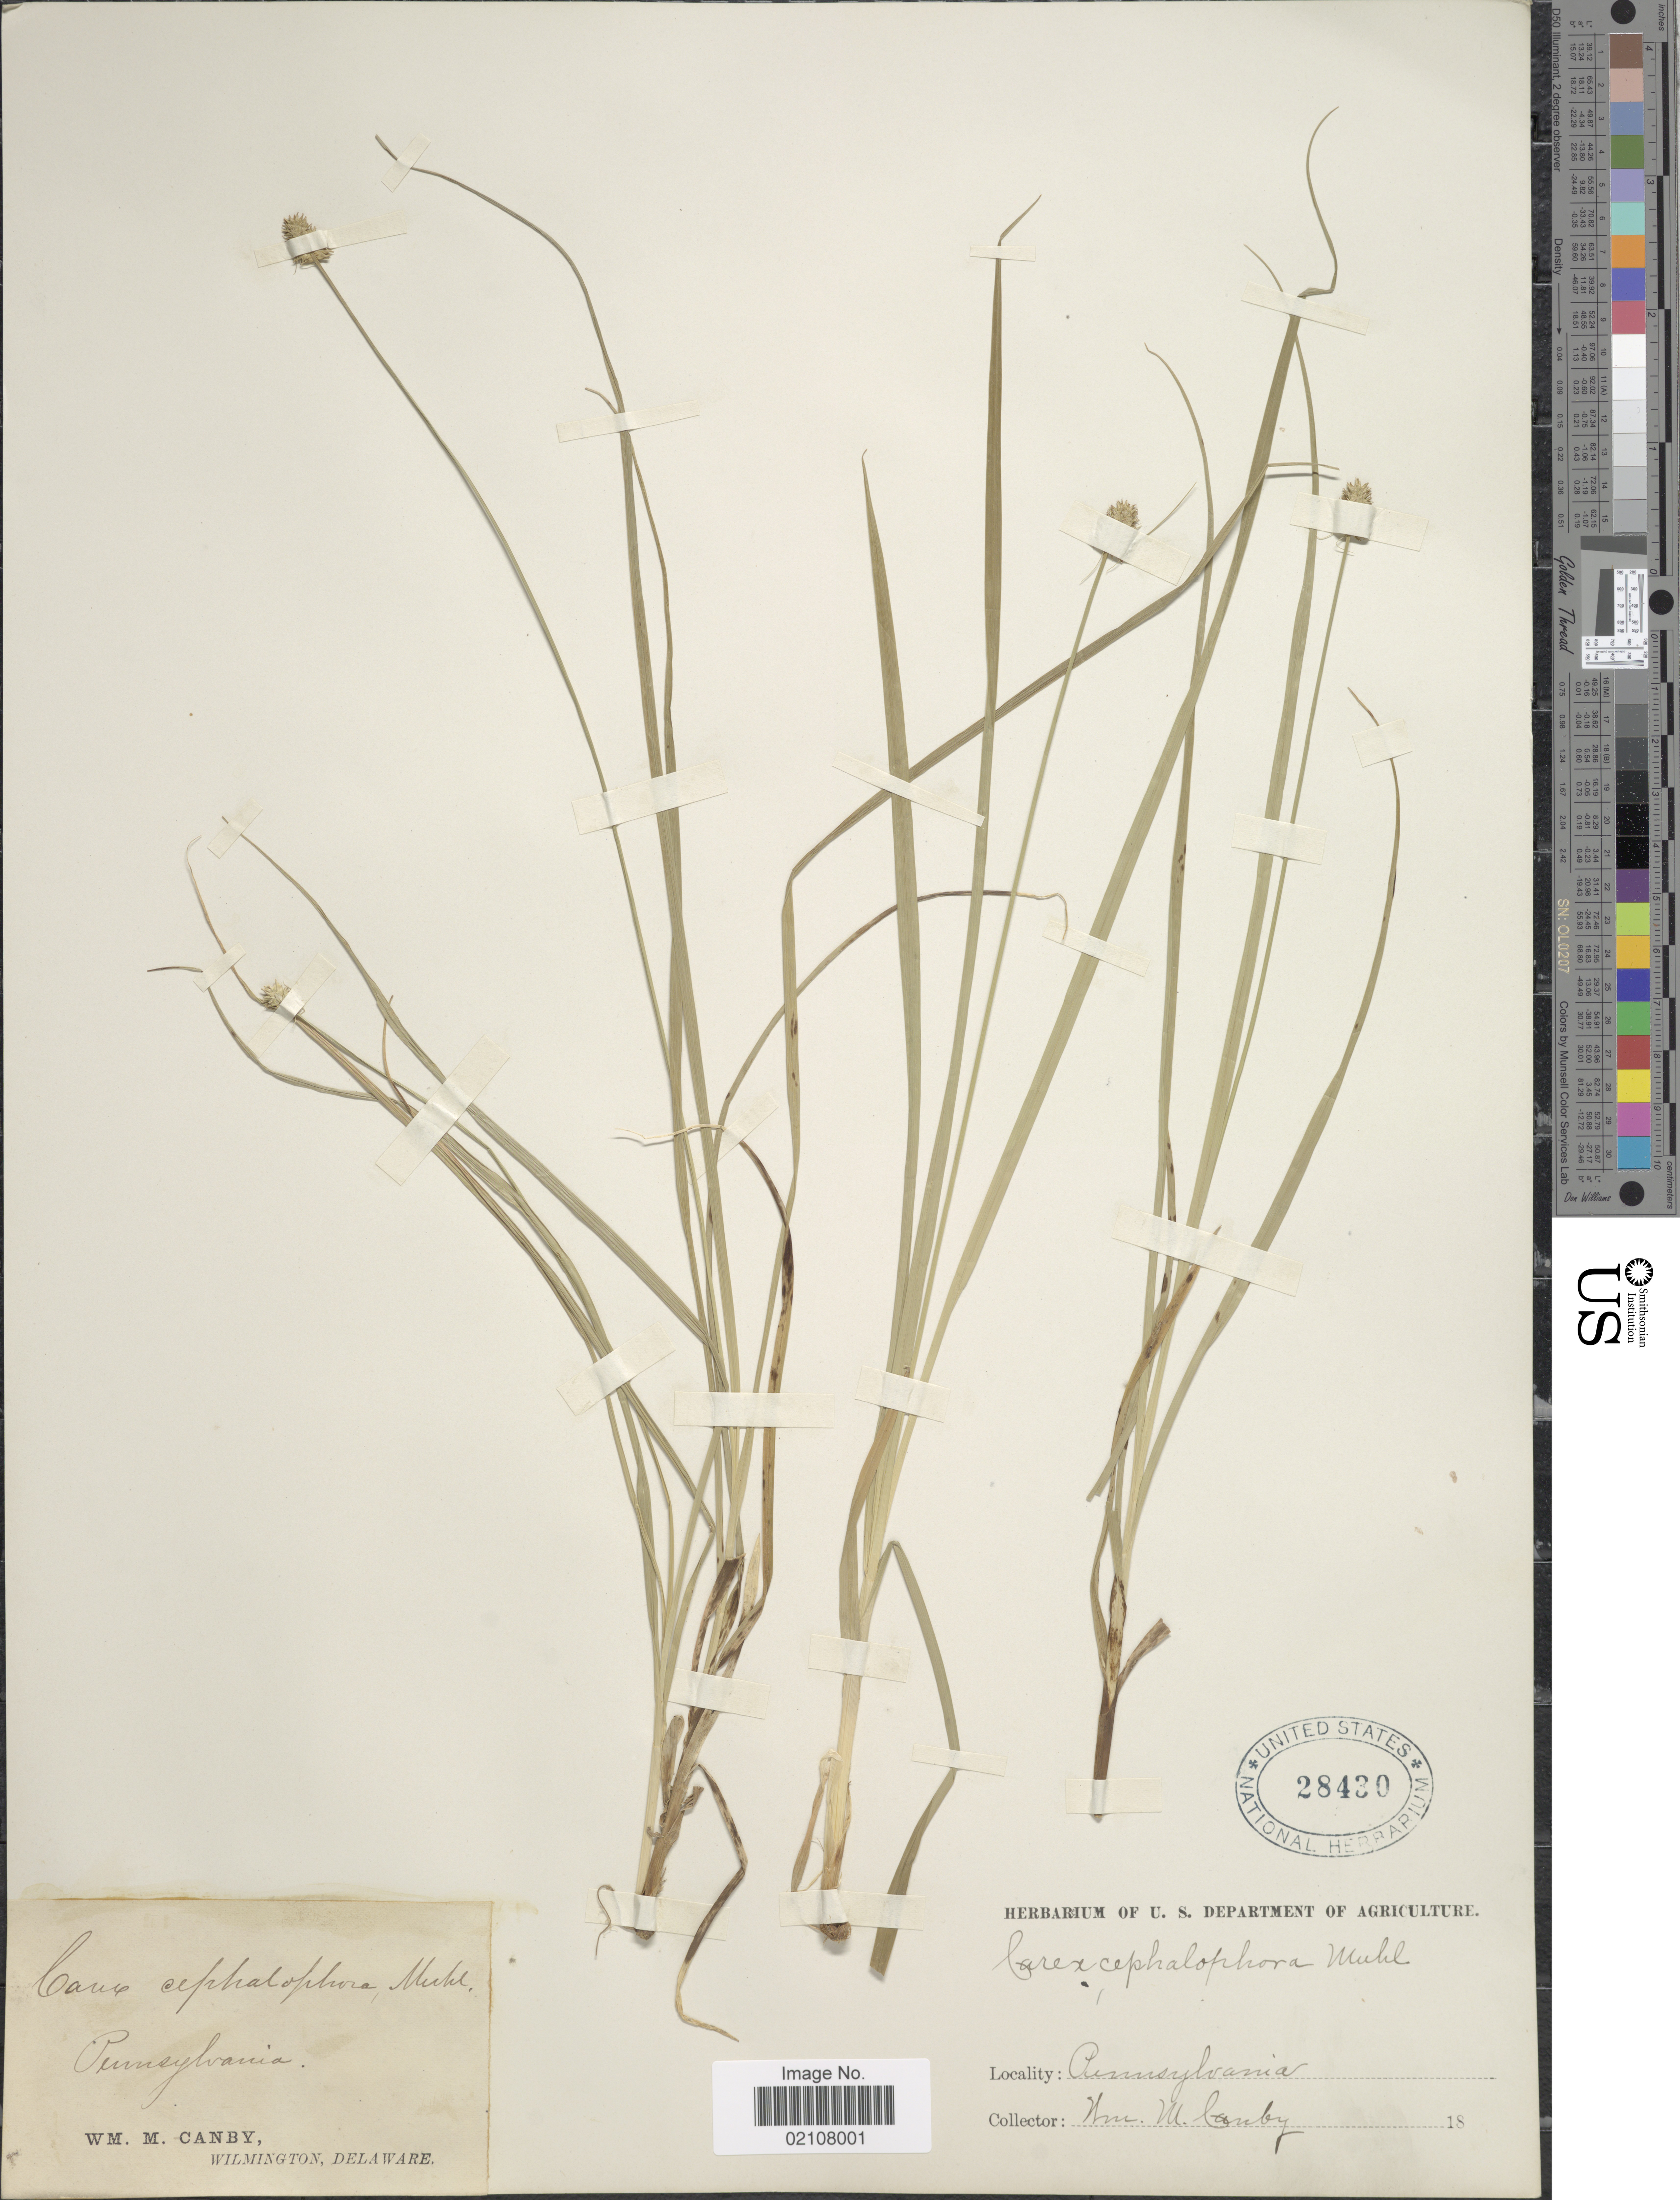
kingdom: Plantae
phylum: Tracheophyta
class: Liliopsida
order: Poales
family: Cyperaceae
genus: Carex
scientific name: Carex cephalophora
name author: Muhl. ex Willd.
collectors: W. M. Canby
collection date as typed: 18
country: United States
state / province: Pennsylvania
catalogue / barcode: US 28430